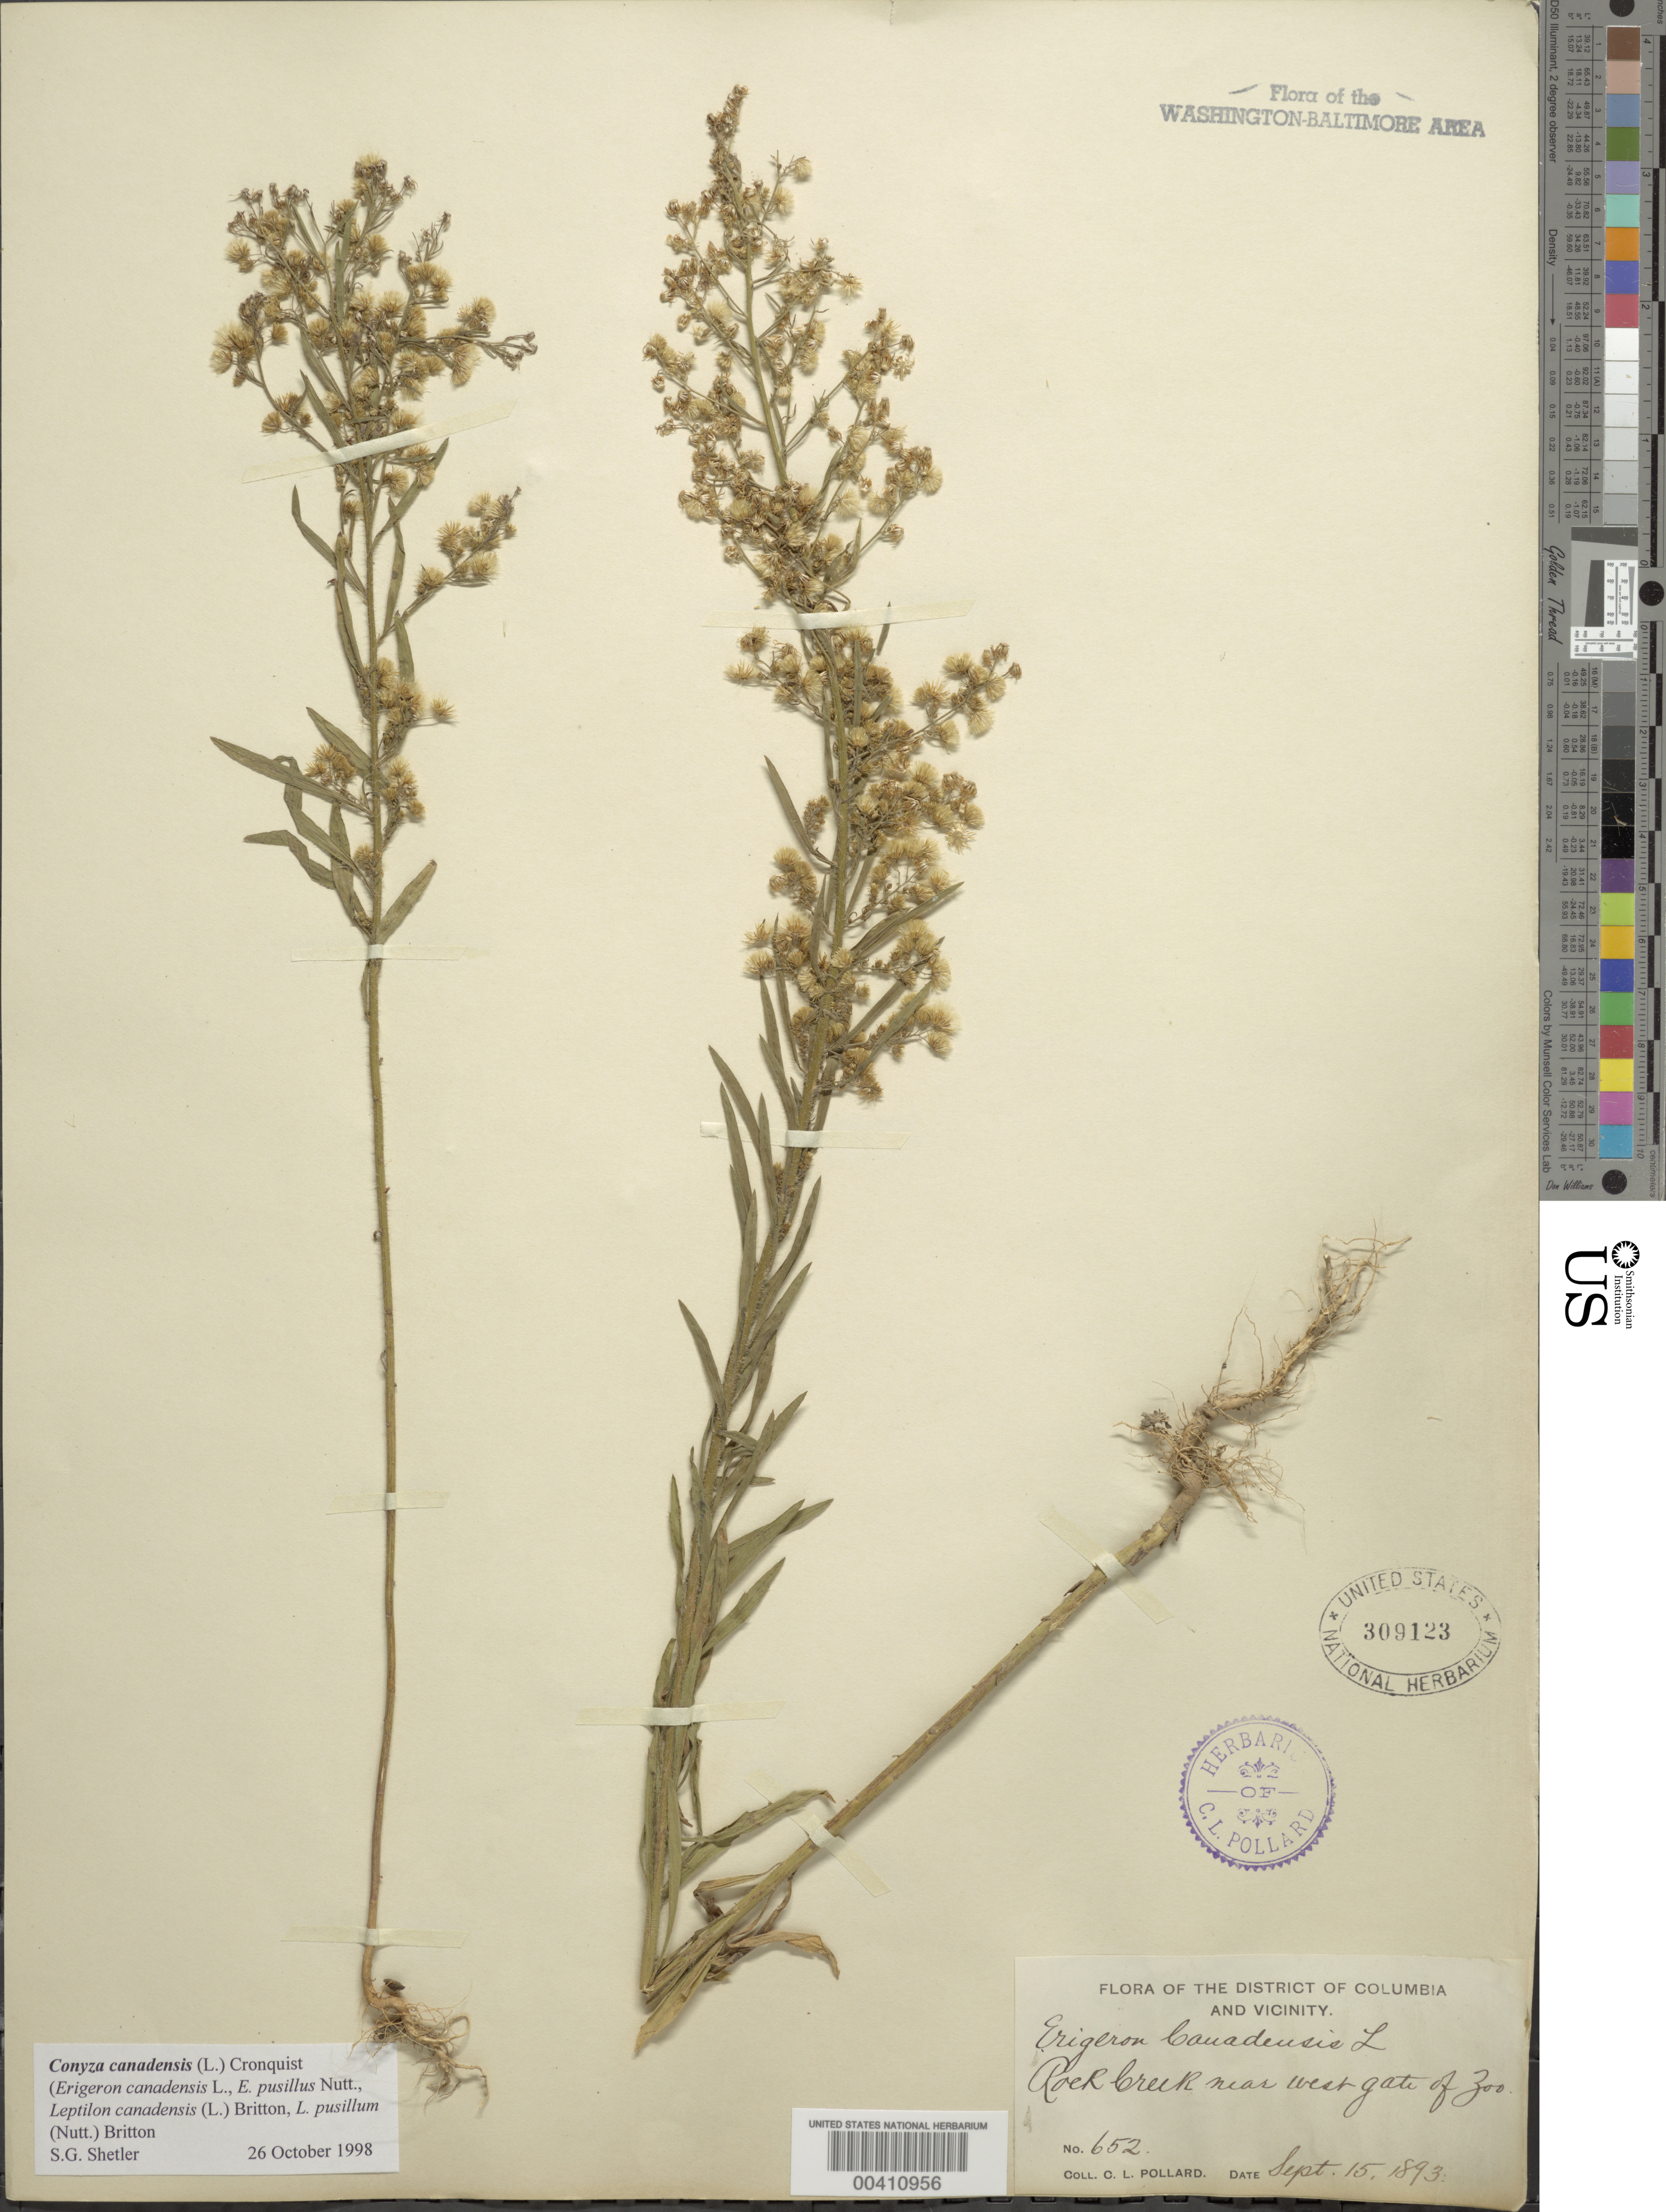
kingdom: Plantae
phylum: Tracheophyta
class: Magnoliopsida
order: Asterales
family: Asteraceae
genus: Conyza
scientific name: Conyza canadensis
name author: (L.) Cronq.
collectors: C. L. Pollard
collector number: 652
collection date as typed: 15 Sep 1893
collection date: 1893-09-15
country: United States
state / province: District of Columbia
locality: Rock Creek near west gate of Zoo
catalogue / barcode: US 309123